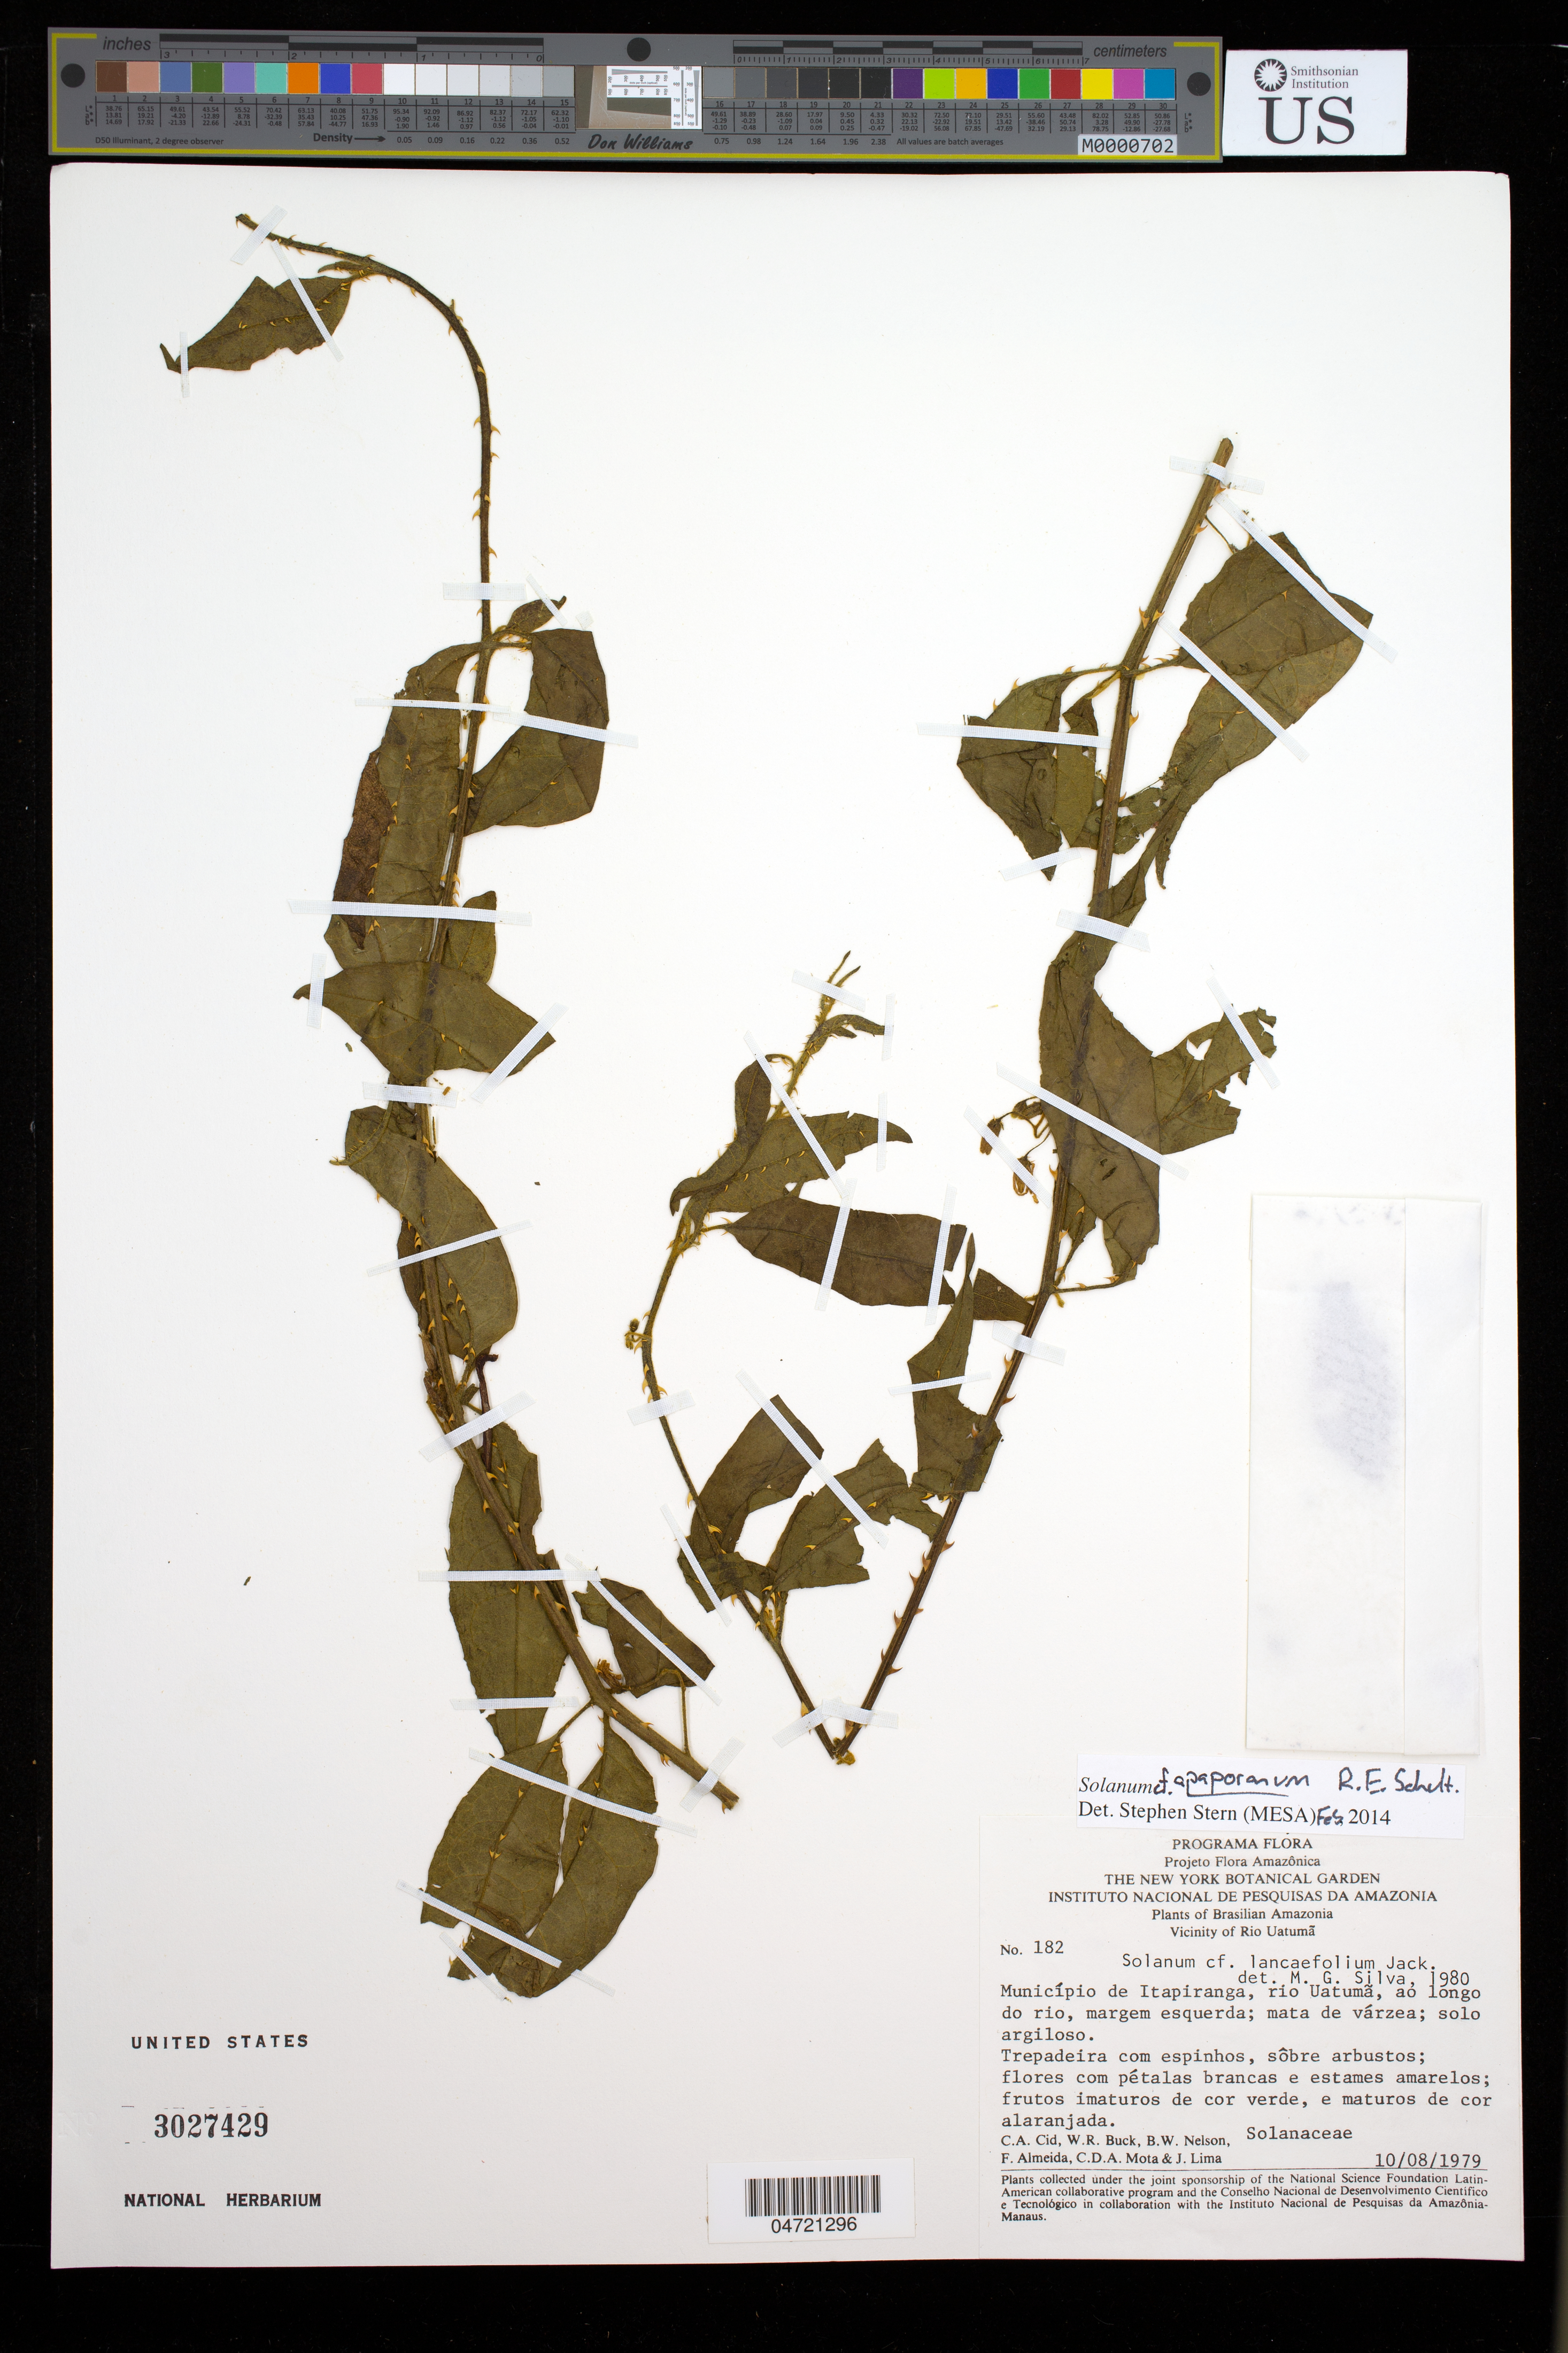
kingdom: Plantae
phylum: Tracheophyta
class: Magnoliopsida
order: Solanales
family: Solanaceae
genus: Solanum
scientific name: Solanum apaporanum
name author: R.E. Schult.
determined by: Stern, S. R., (UT)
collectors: C. A. Cid Ferreira, W. R. Buck & B. W. Nelson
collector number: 182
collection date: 1979-08-10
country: Brazil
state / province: Amazonas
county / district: Itapiranga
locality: Rio Uatumã, ao longo do rio, margem esquerda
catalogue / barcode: US 3027429